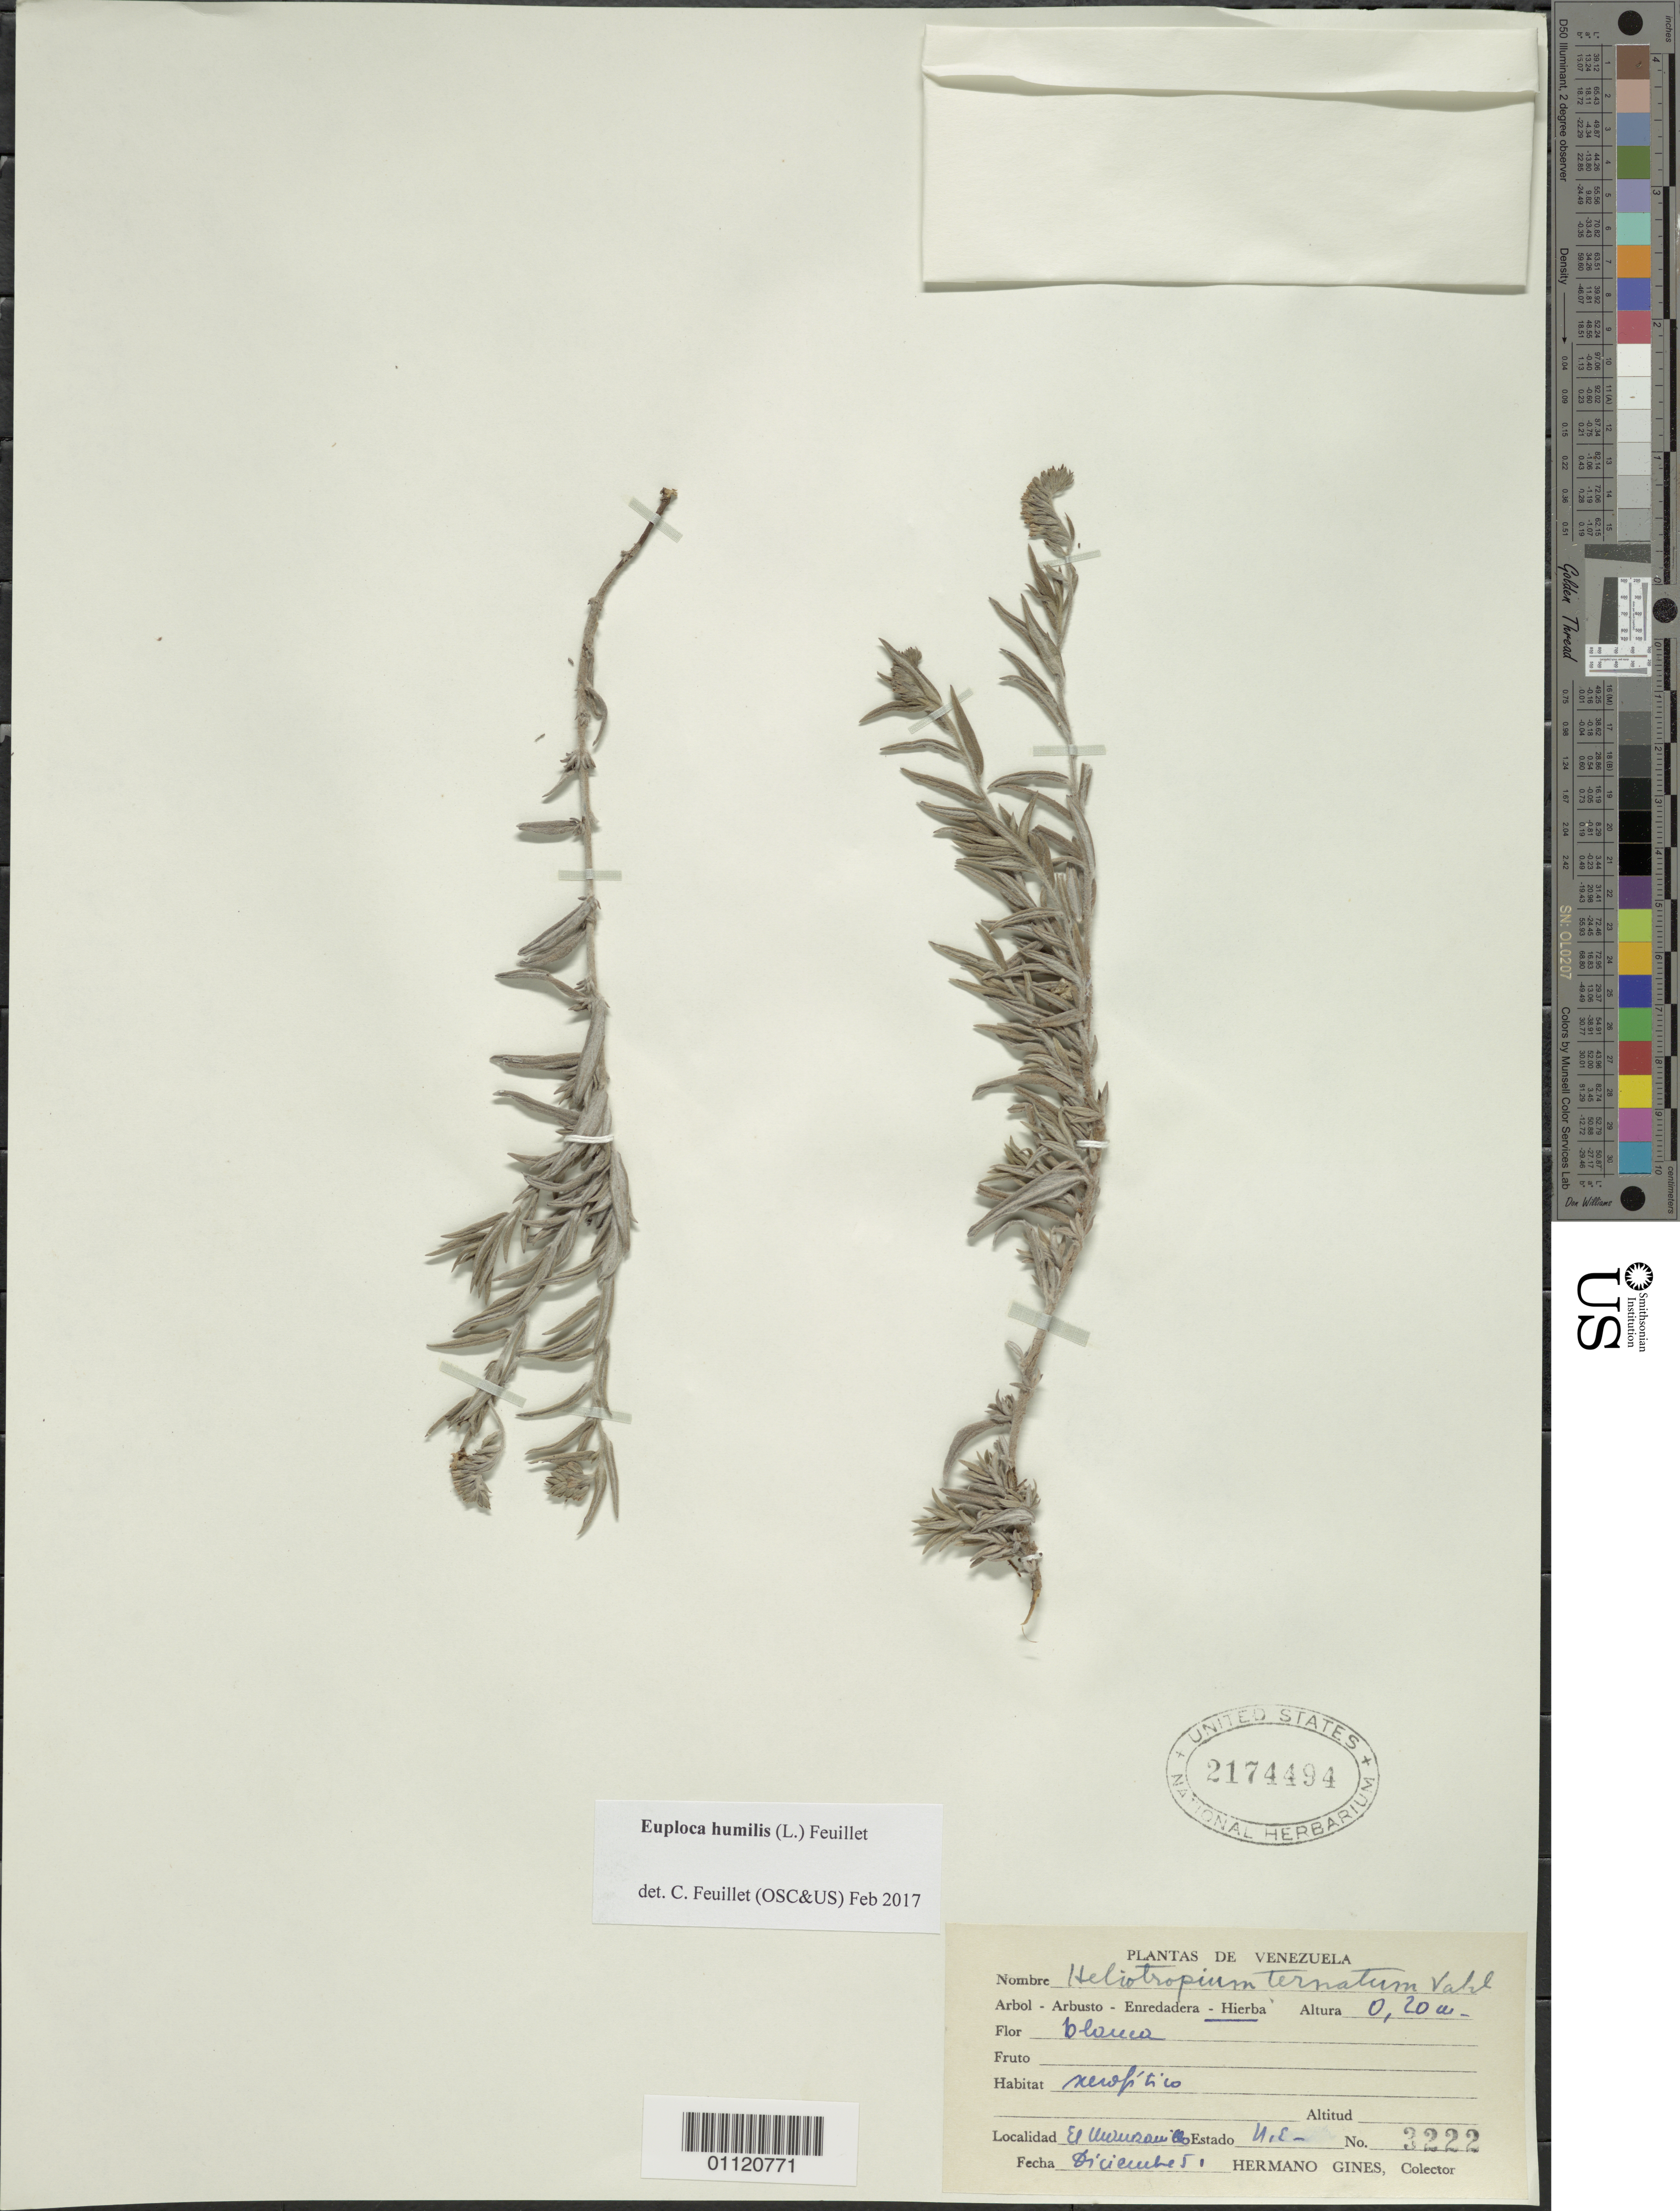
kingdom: Plantae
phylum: Tracheophyta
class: Magnoliopsida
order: Boraginales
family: Heliotropiaceae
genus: Heliotropium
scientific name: Heliotropium ternatum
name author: Vahl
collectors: Bro. Gines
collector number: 3222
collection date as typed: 01 Dec 1951 to 31 Dec 1951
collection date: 1951-12-01/1951-12-31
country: Venezuela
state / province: Nueva Esparta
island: Margarita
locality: El Manzanillo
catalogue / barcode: US 2174494